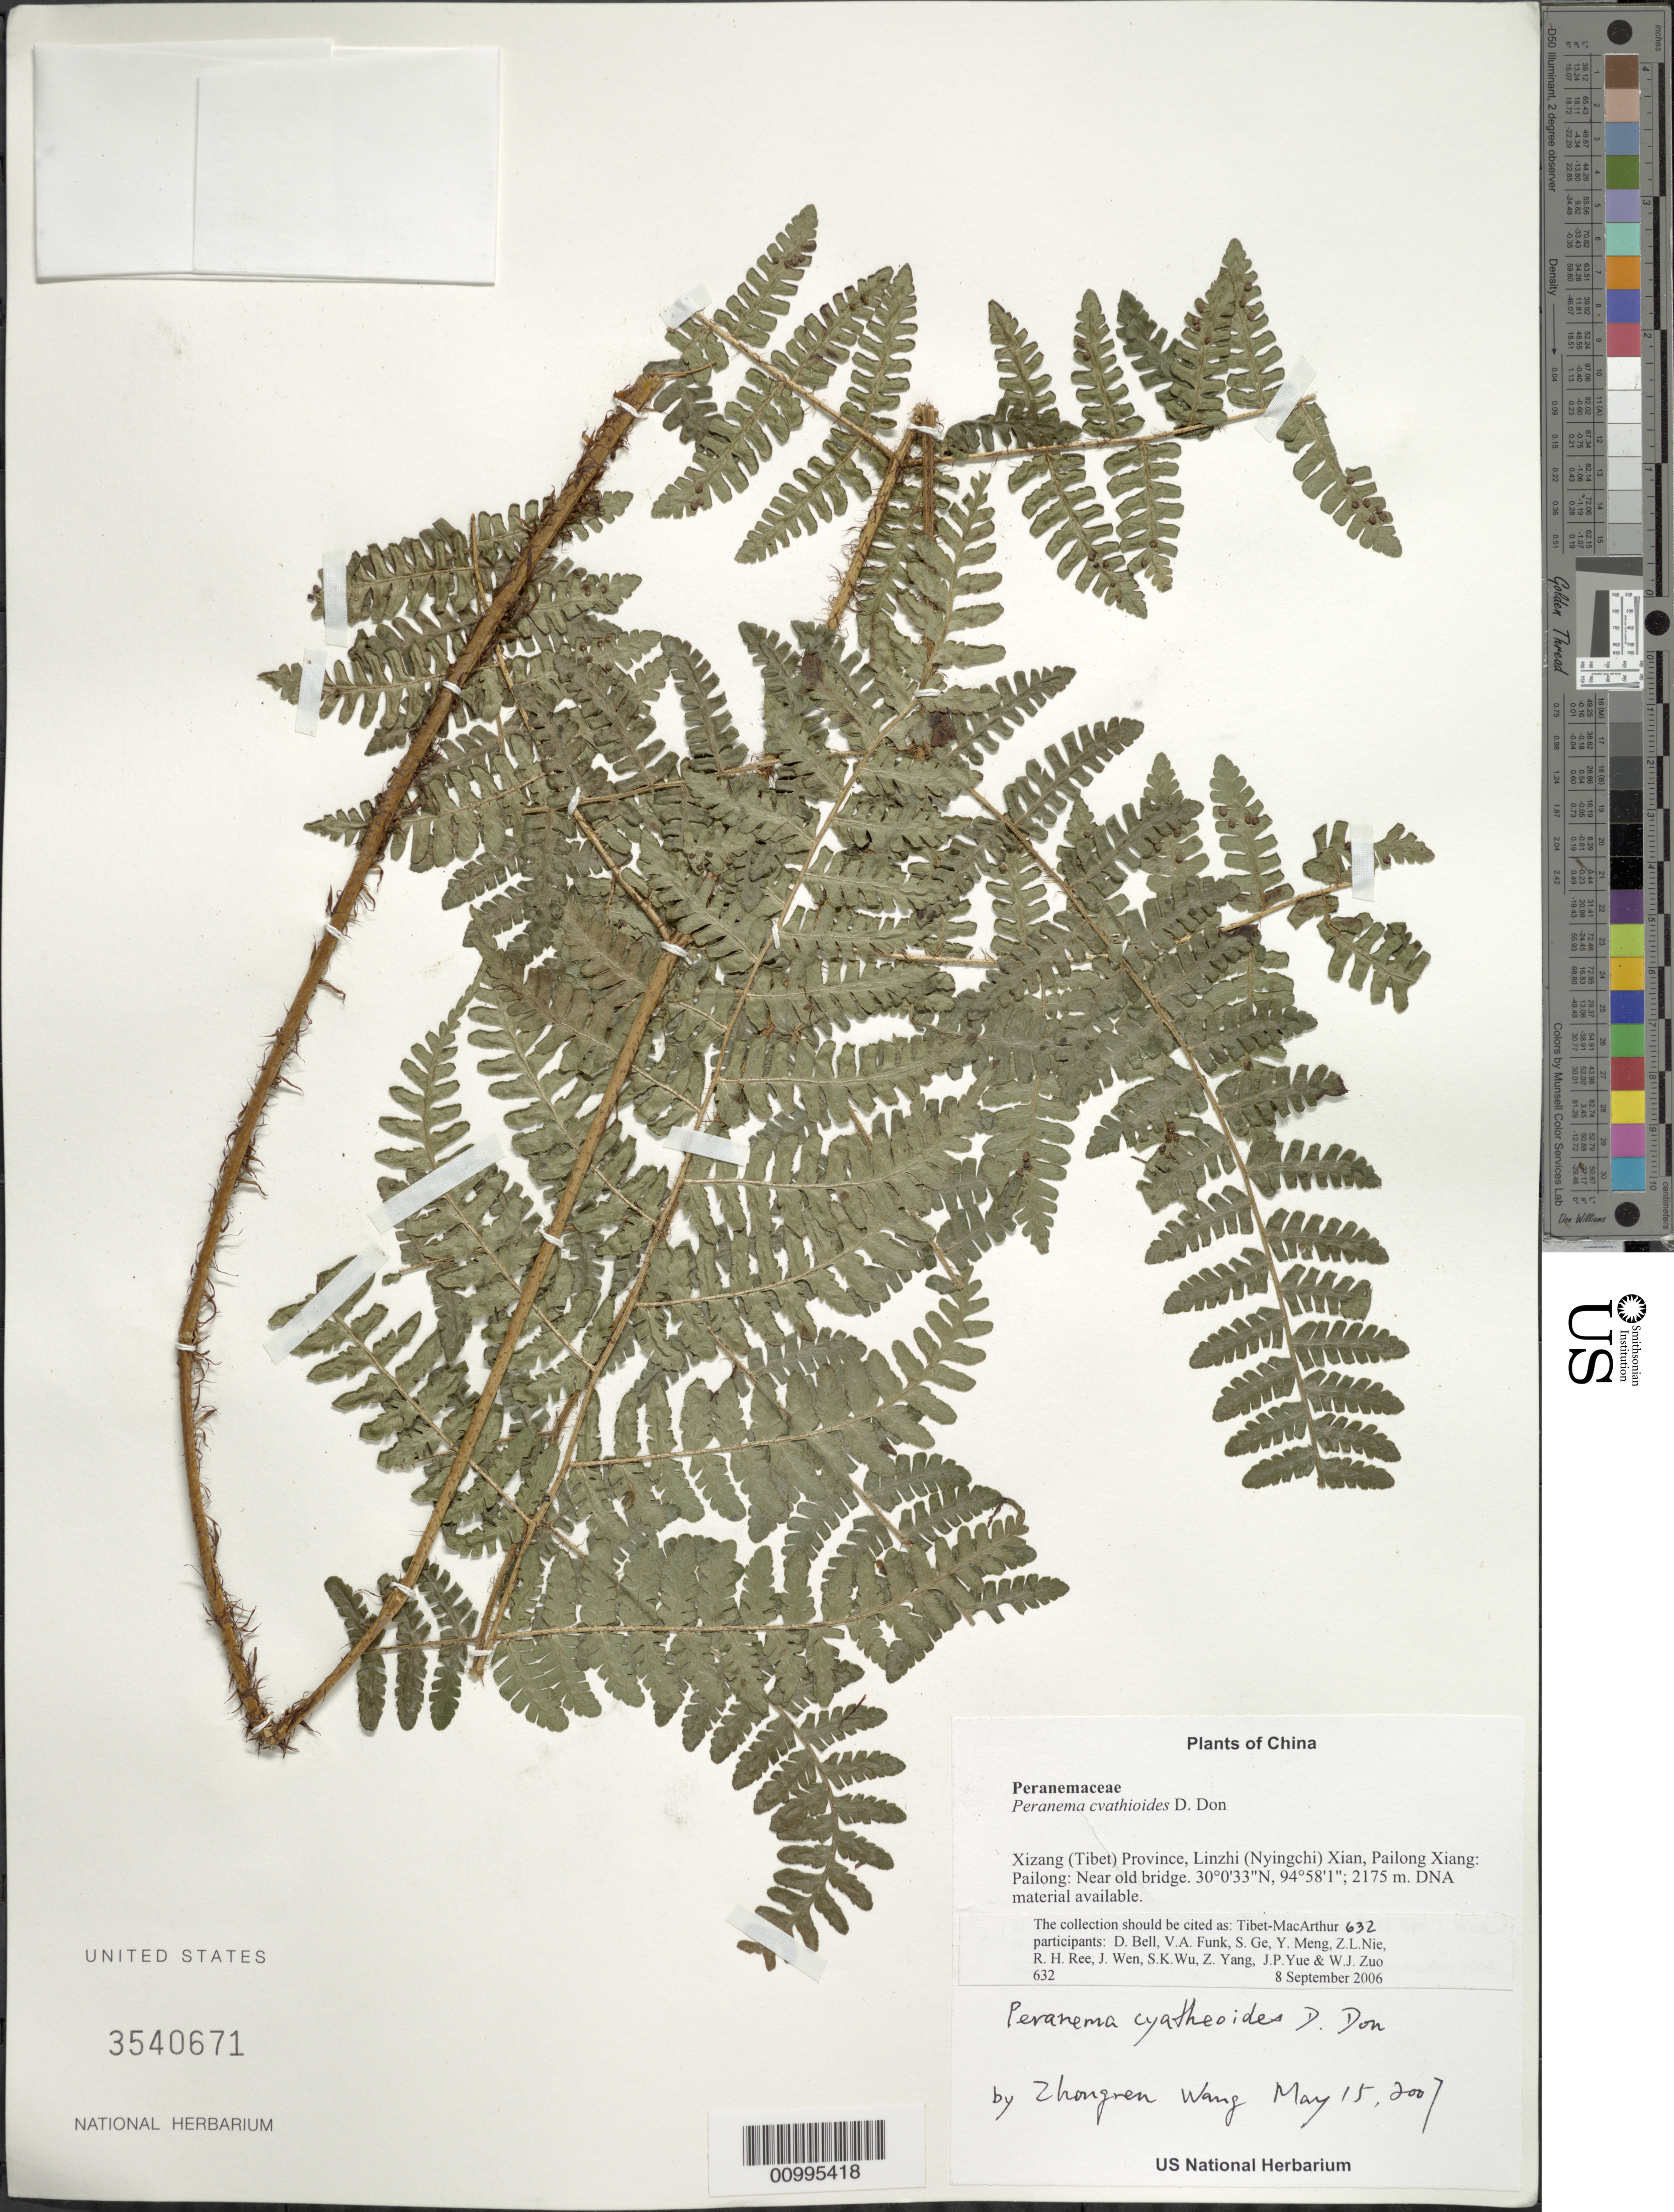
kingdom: Plantae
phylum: Tracheophyta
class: Polypodiopsida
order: Polypodiales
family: Dryopteridaceae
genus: Dryopteris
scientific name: Dryopteris cyatheoides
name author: (Kaulf.) Kuntze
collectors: Tibet-MacArthur, D. A. Bell, V. Funk, S. Ge, Y. Meng, Z. Nie, R. Ree, J. Wen, S. K. Wu, Z. Yang, J. Yue & W. Zuo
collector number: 632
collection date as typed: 08 Sep 2006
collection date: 2006-09-08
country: China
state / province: Xizang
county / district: Linzhi (Nyingchi) Xian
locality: Pailong Xiang: Pailong. Near old bridge.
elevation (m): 2175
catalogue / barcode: US 3540671